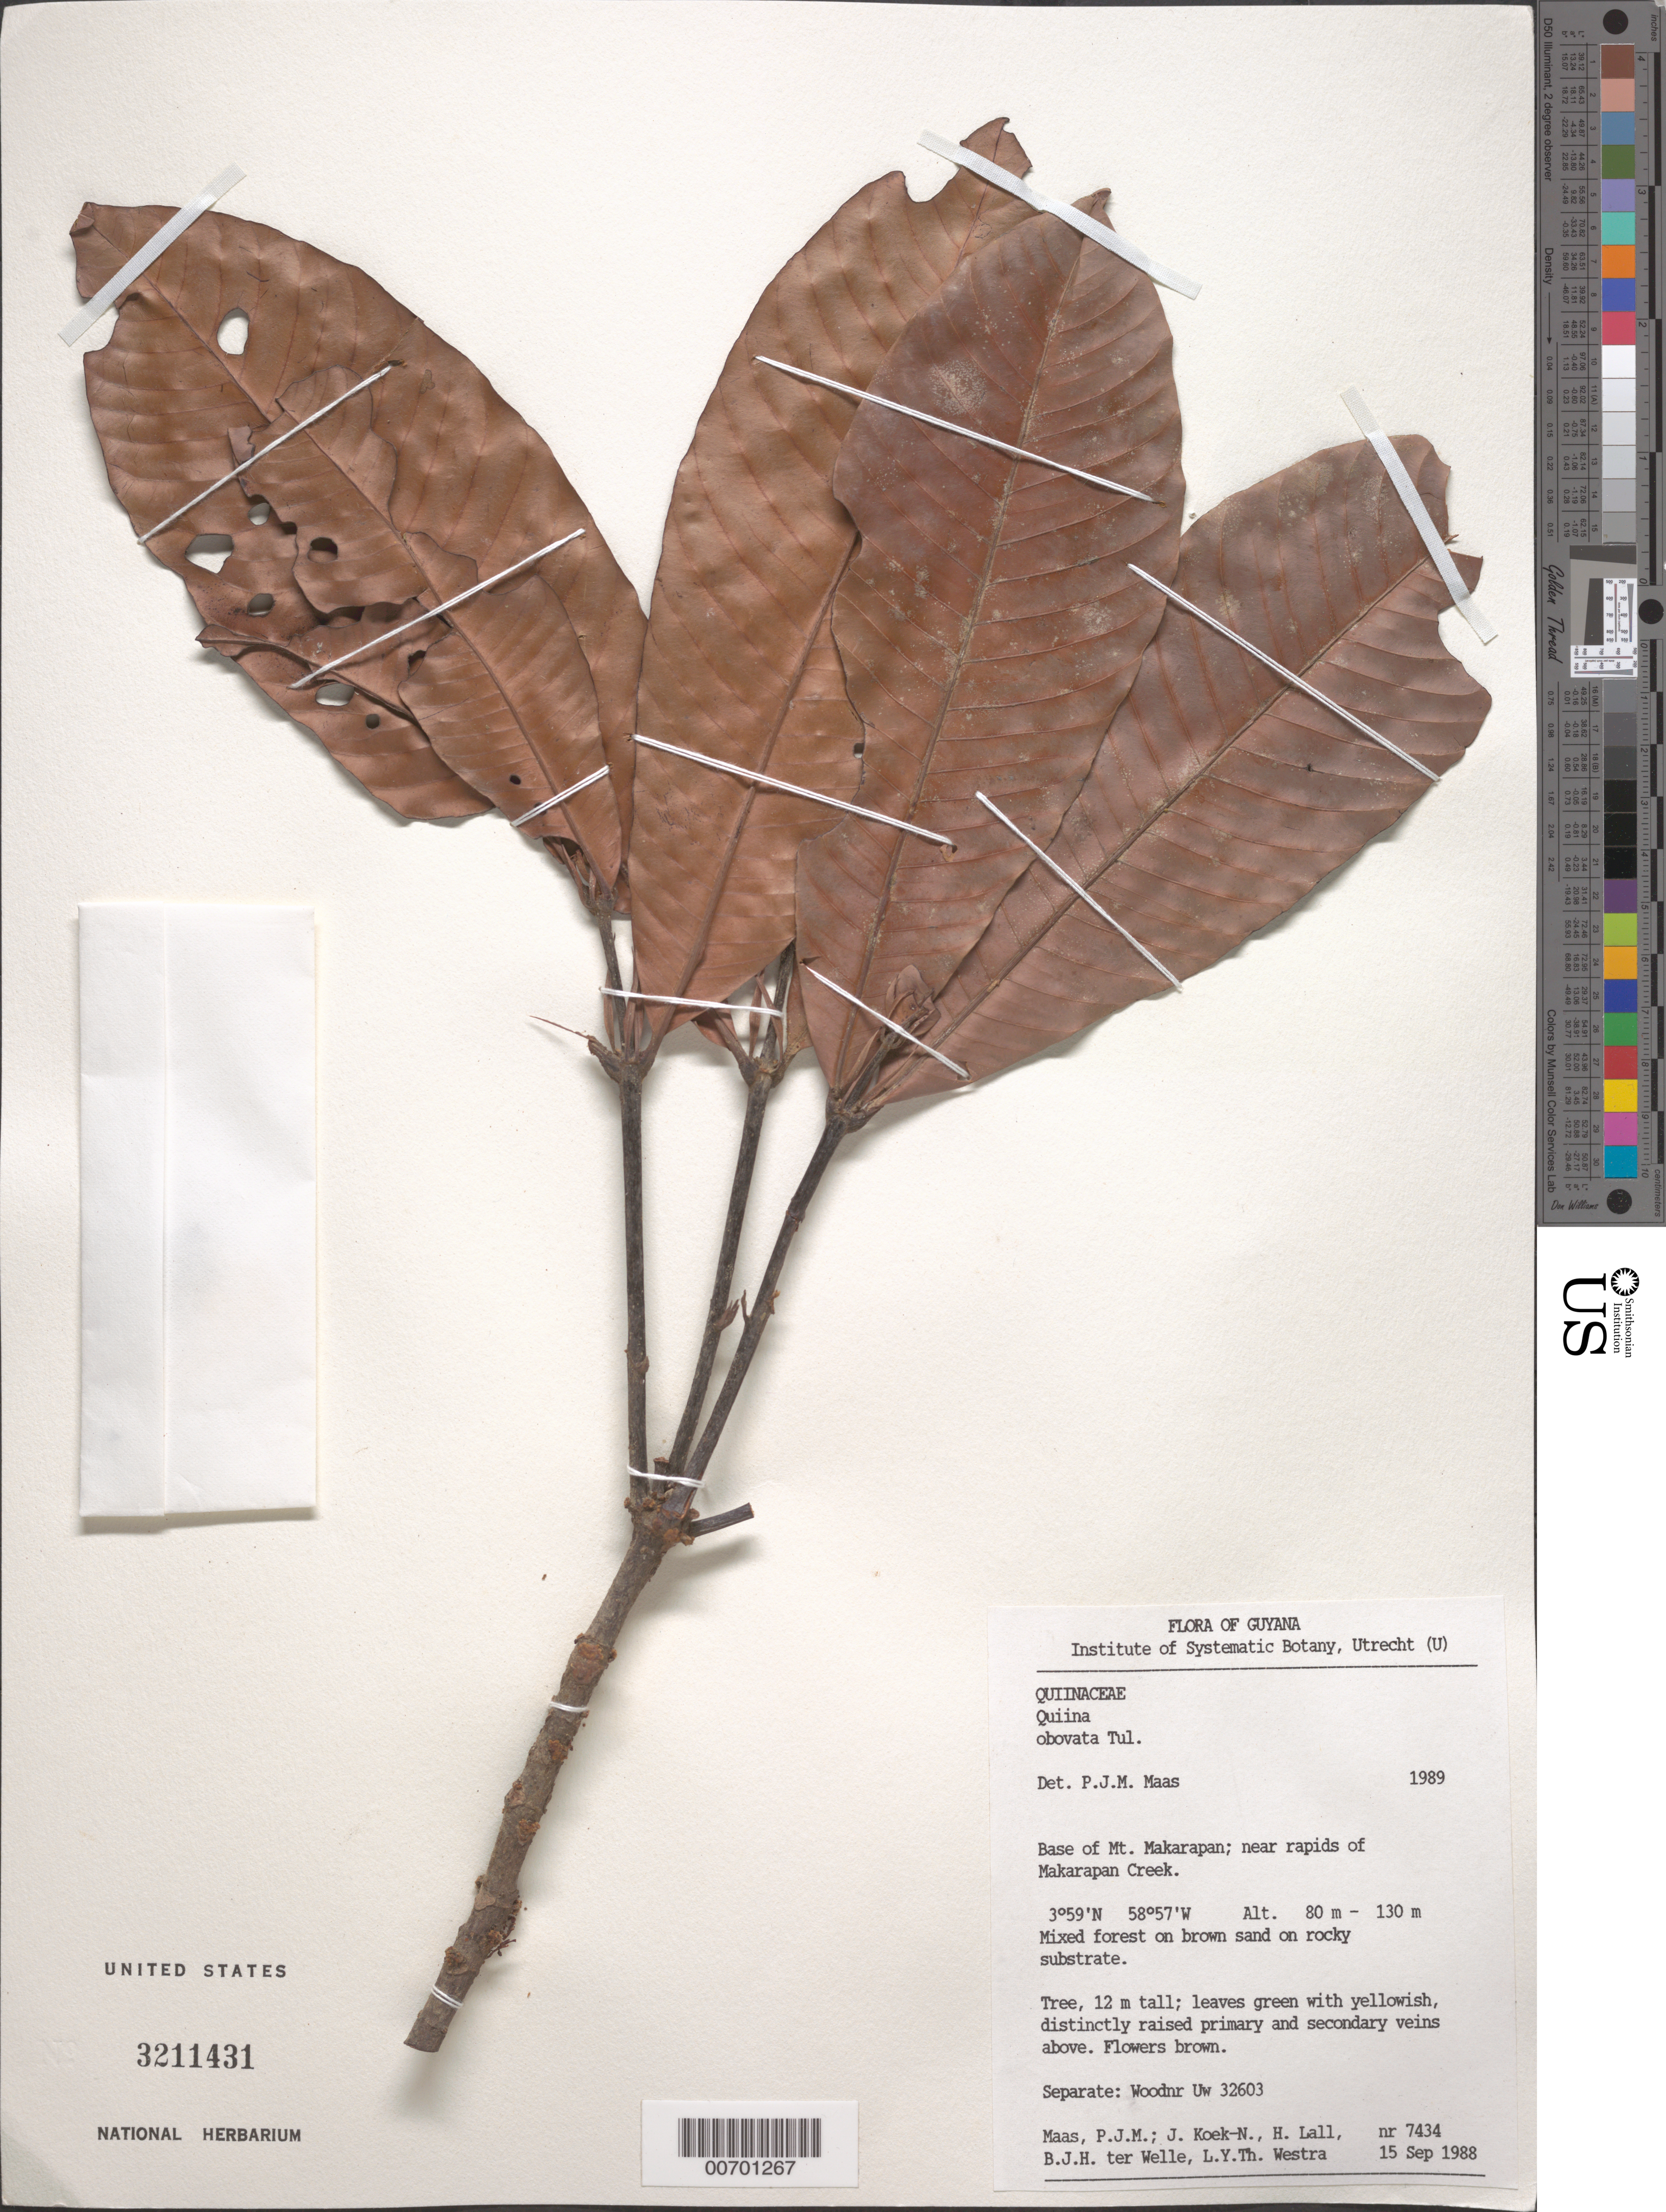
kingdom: Plantae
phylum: Tracheophyta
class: Magnoliopsida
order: Malpighiales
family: Quiinaceae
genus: Quiina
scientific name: Quiina obovata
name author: Tul.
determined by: Maas, Paul J. M.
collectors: P. Maas, J. Koek-Noorman, H. Lall, B. Welle & L. Y. T. Westra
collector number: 7434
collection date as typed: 15-Sep-88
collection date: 1988-09-15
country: Guyana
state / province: U. Takutu-U. Essequibo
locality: Mt. Makarapan, base; near rapids of Makarapan Creek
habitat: Mixed forest on brown sand on rocky substrate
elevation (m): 80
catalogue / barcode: US 3211431